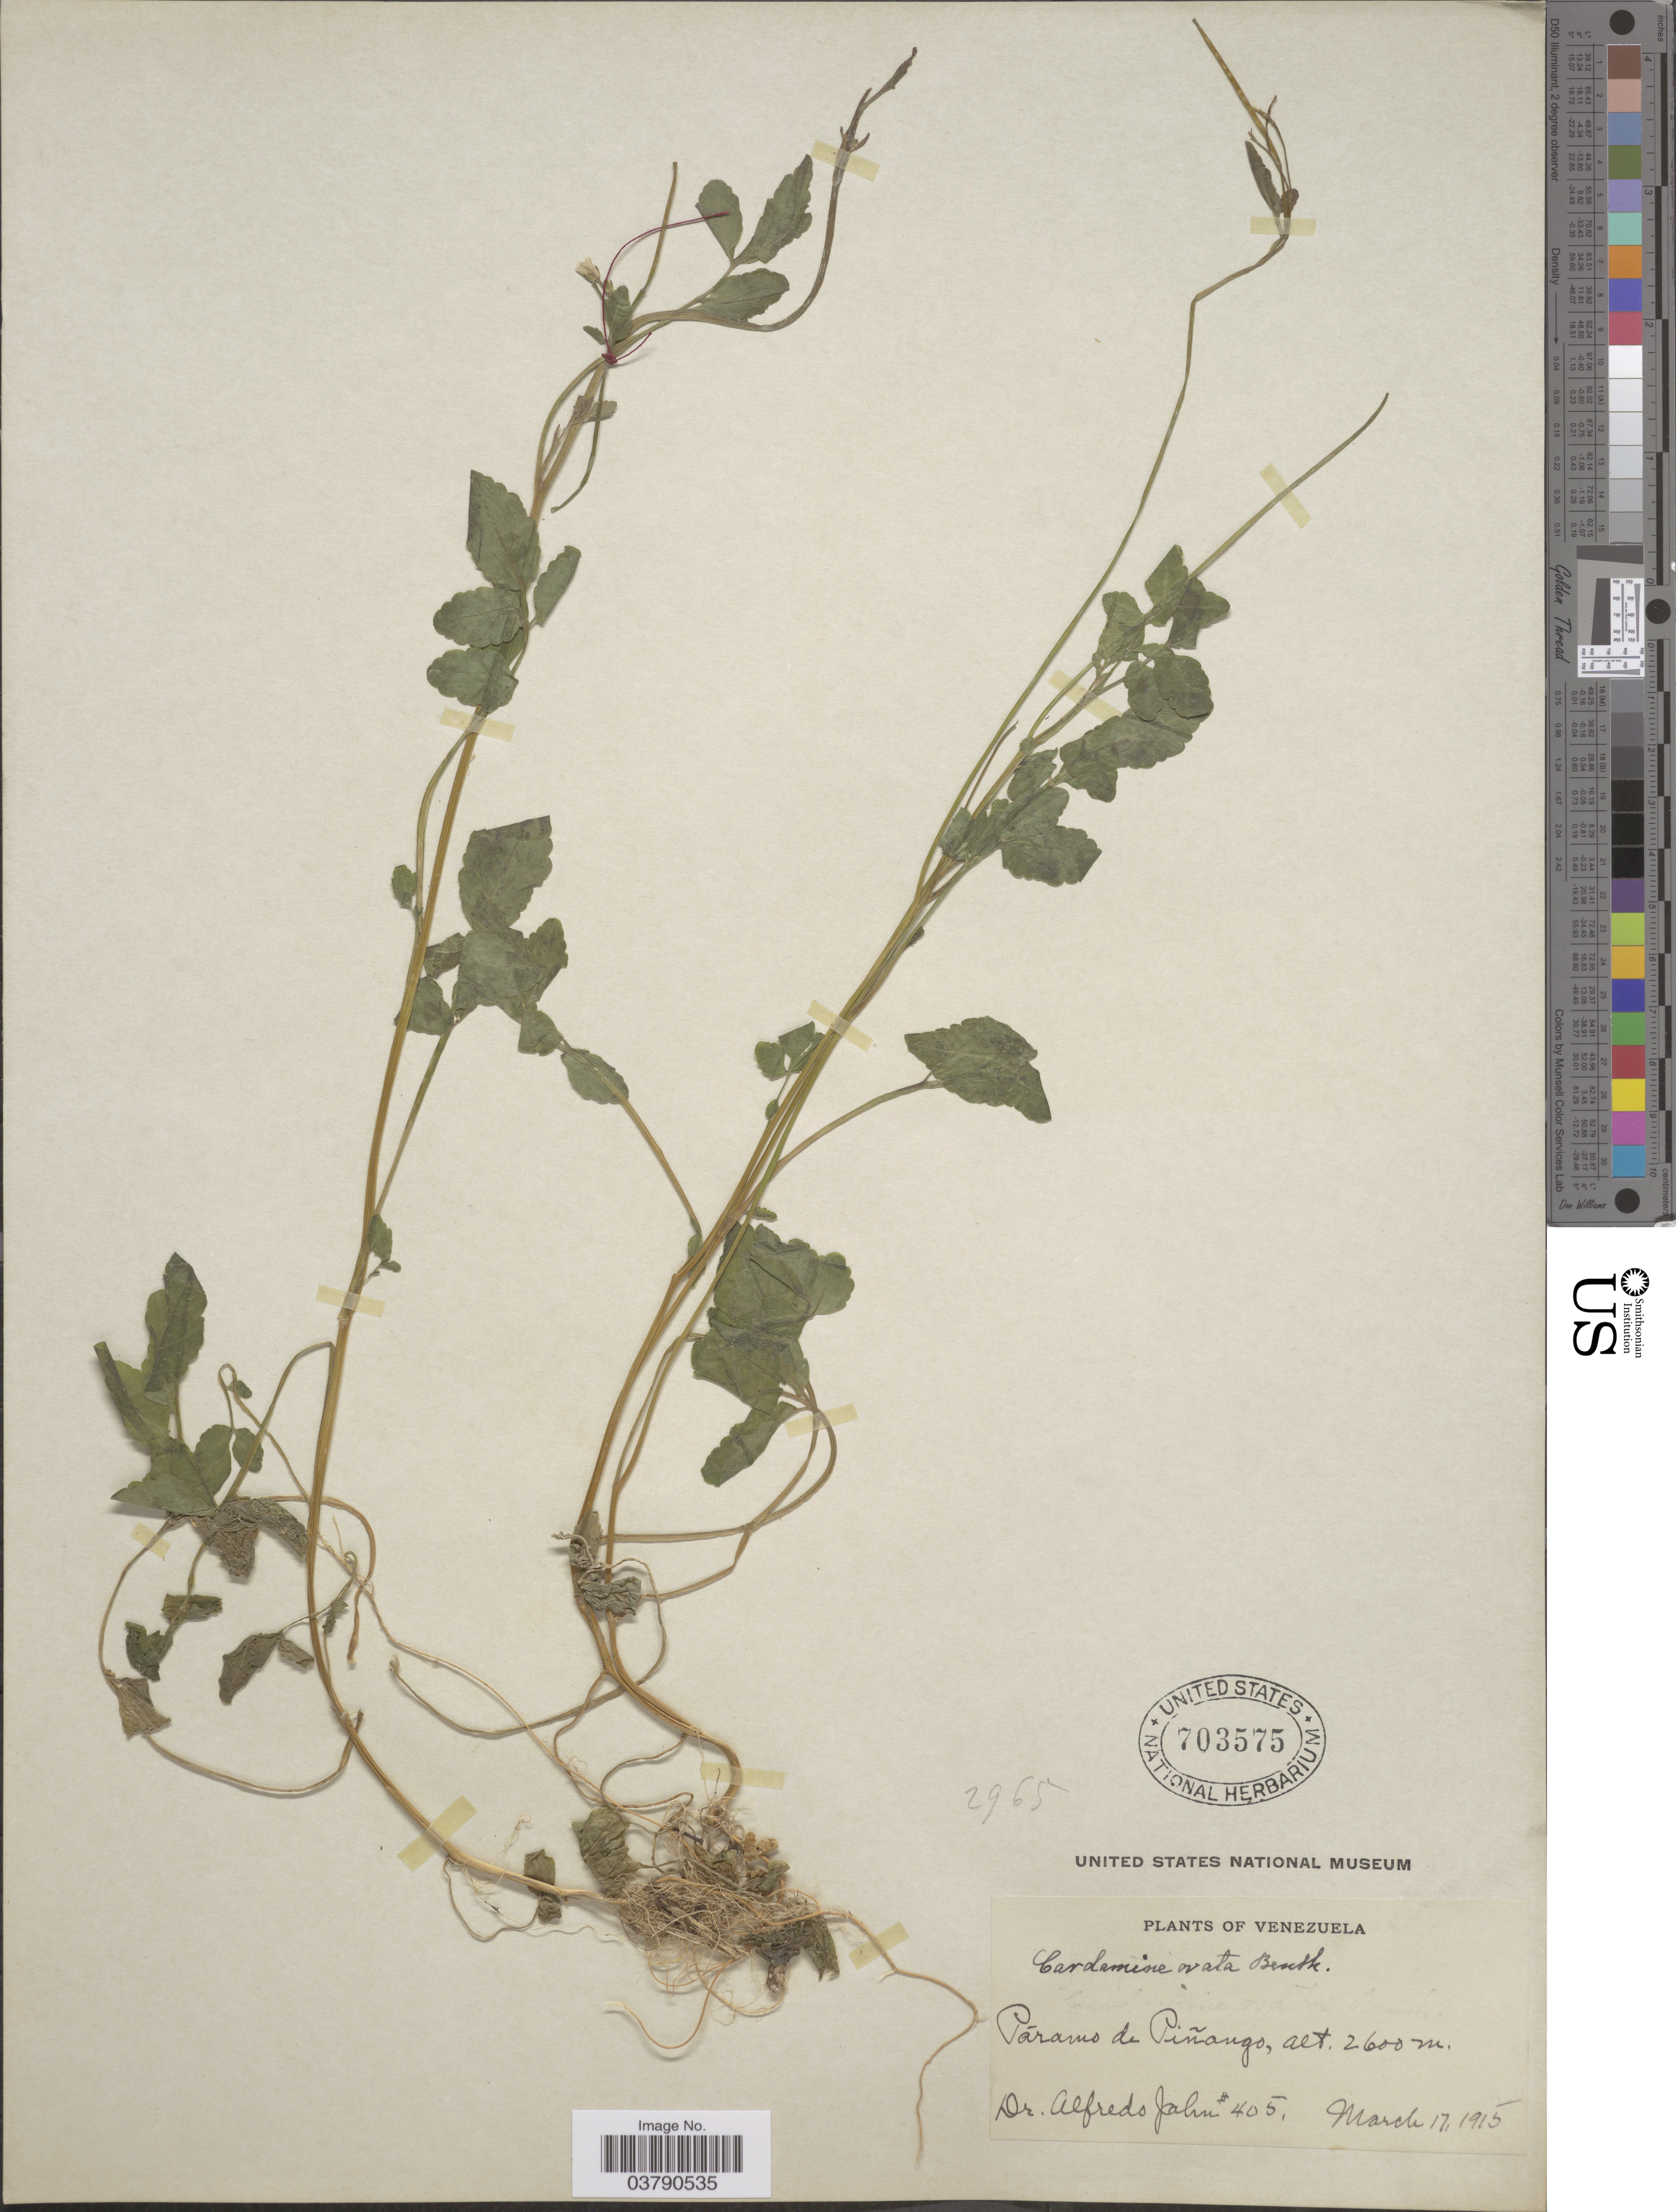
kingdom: Plantae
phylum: Tracheophyta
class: Magnoliopsida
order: Brassicales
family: Brassicaceae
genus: Cardamine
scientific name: Cardamine ovata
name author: Benth.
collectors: A. Jahn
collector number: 405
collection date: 1915-03-17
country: Venezuela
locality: Páramo de Piñango.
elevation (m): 2600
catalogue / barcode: US 703575